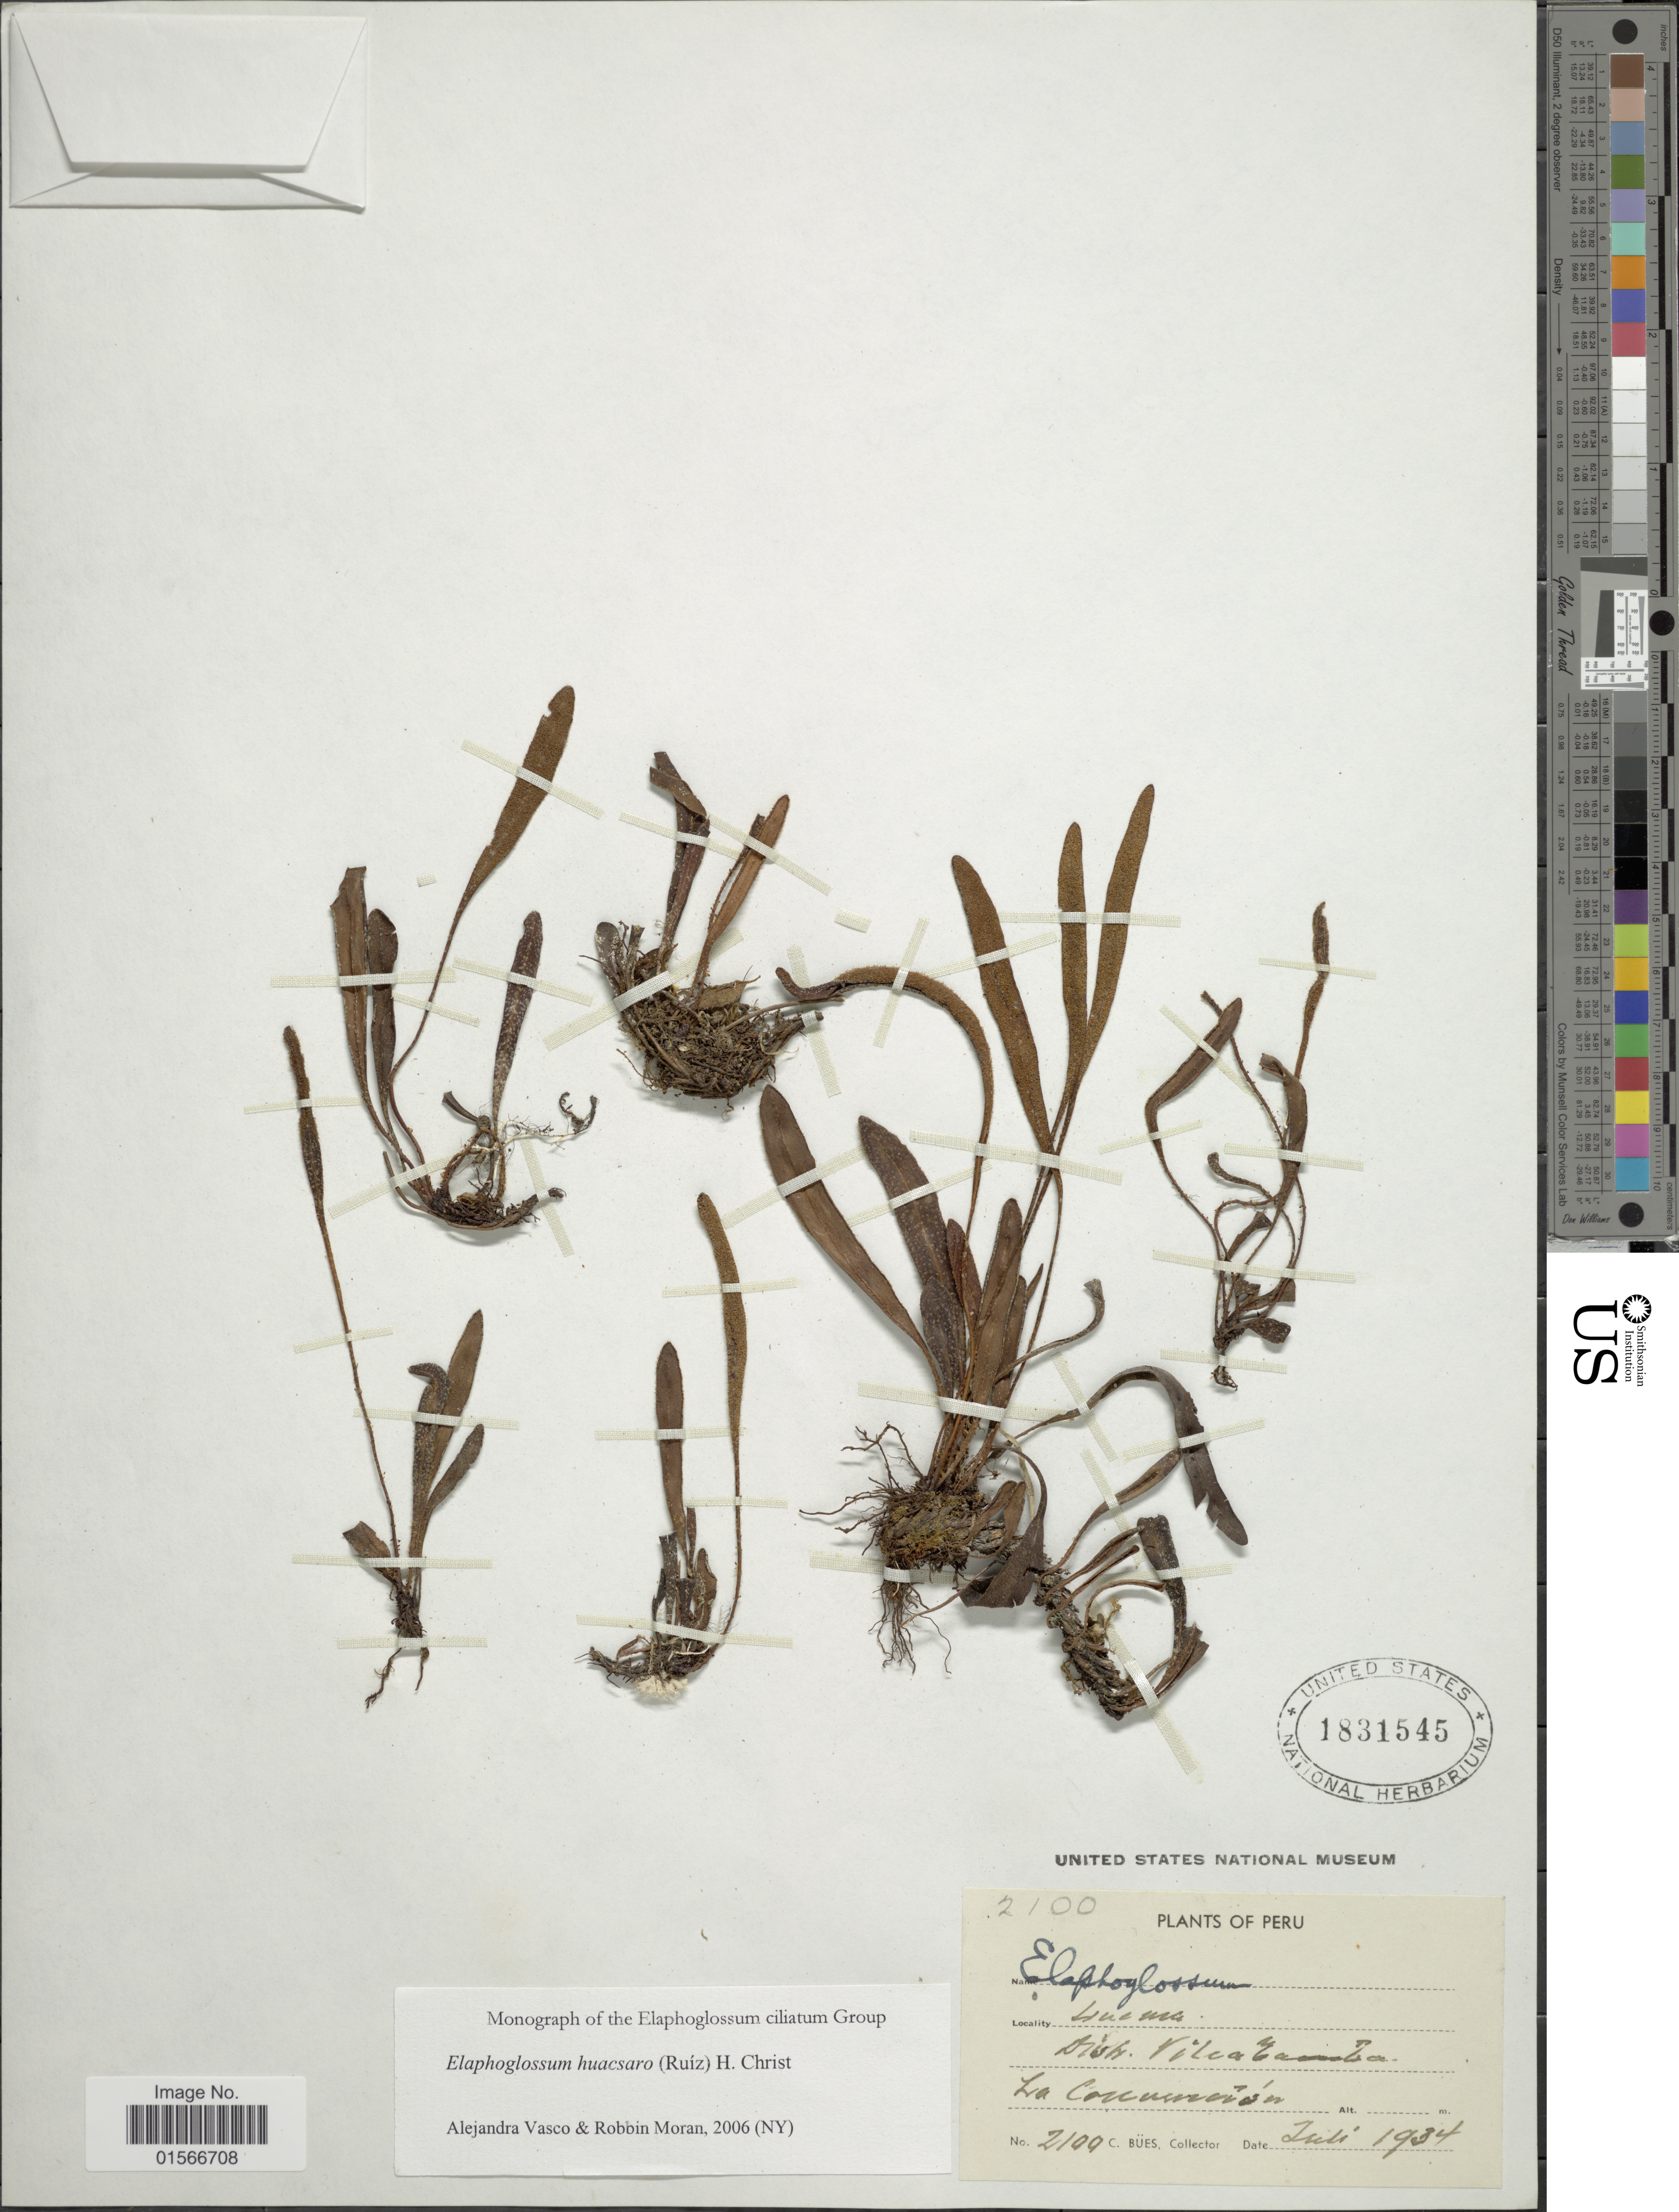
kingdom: Plantae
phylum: Tracheophyta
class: Polypodiopsida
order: Polypodiales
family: Dryopteridaceae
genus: Elaphoglossum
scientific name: Elaphoglossum huacsaro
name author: (Ruiz) Christ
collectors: C. Bues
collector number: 2109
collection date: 1934-07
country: Peru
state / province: Cusco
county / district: La Convención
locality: Lucma, District Vilcabamba, La Convencion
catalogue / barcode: US 1831545